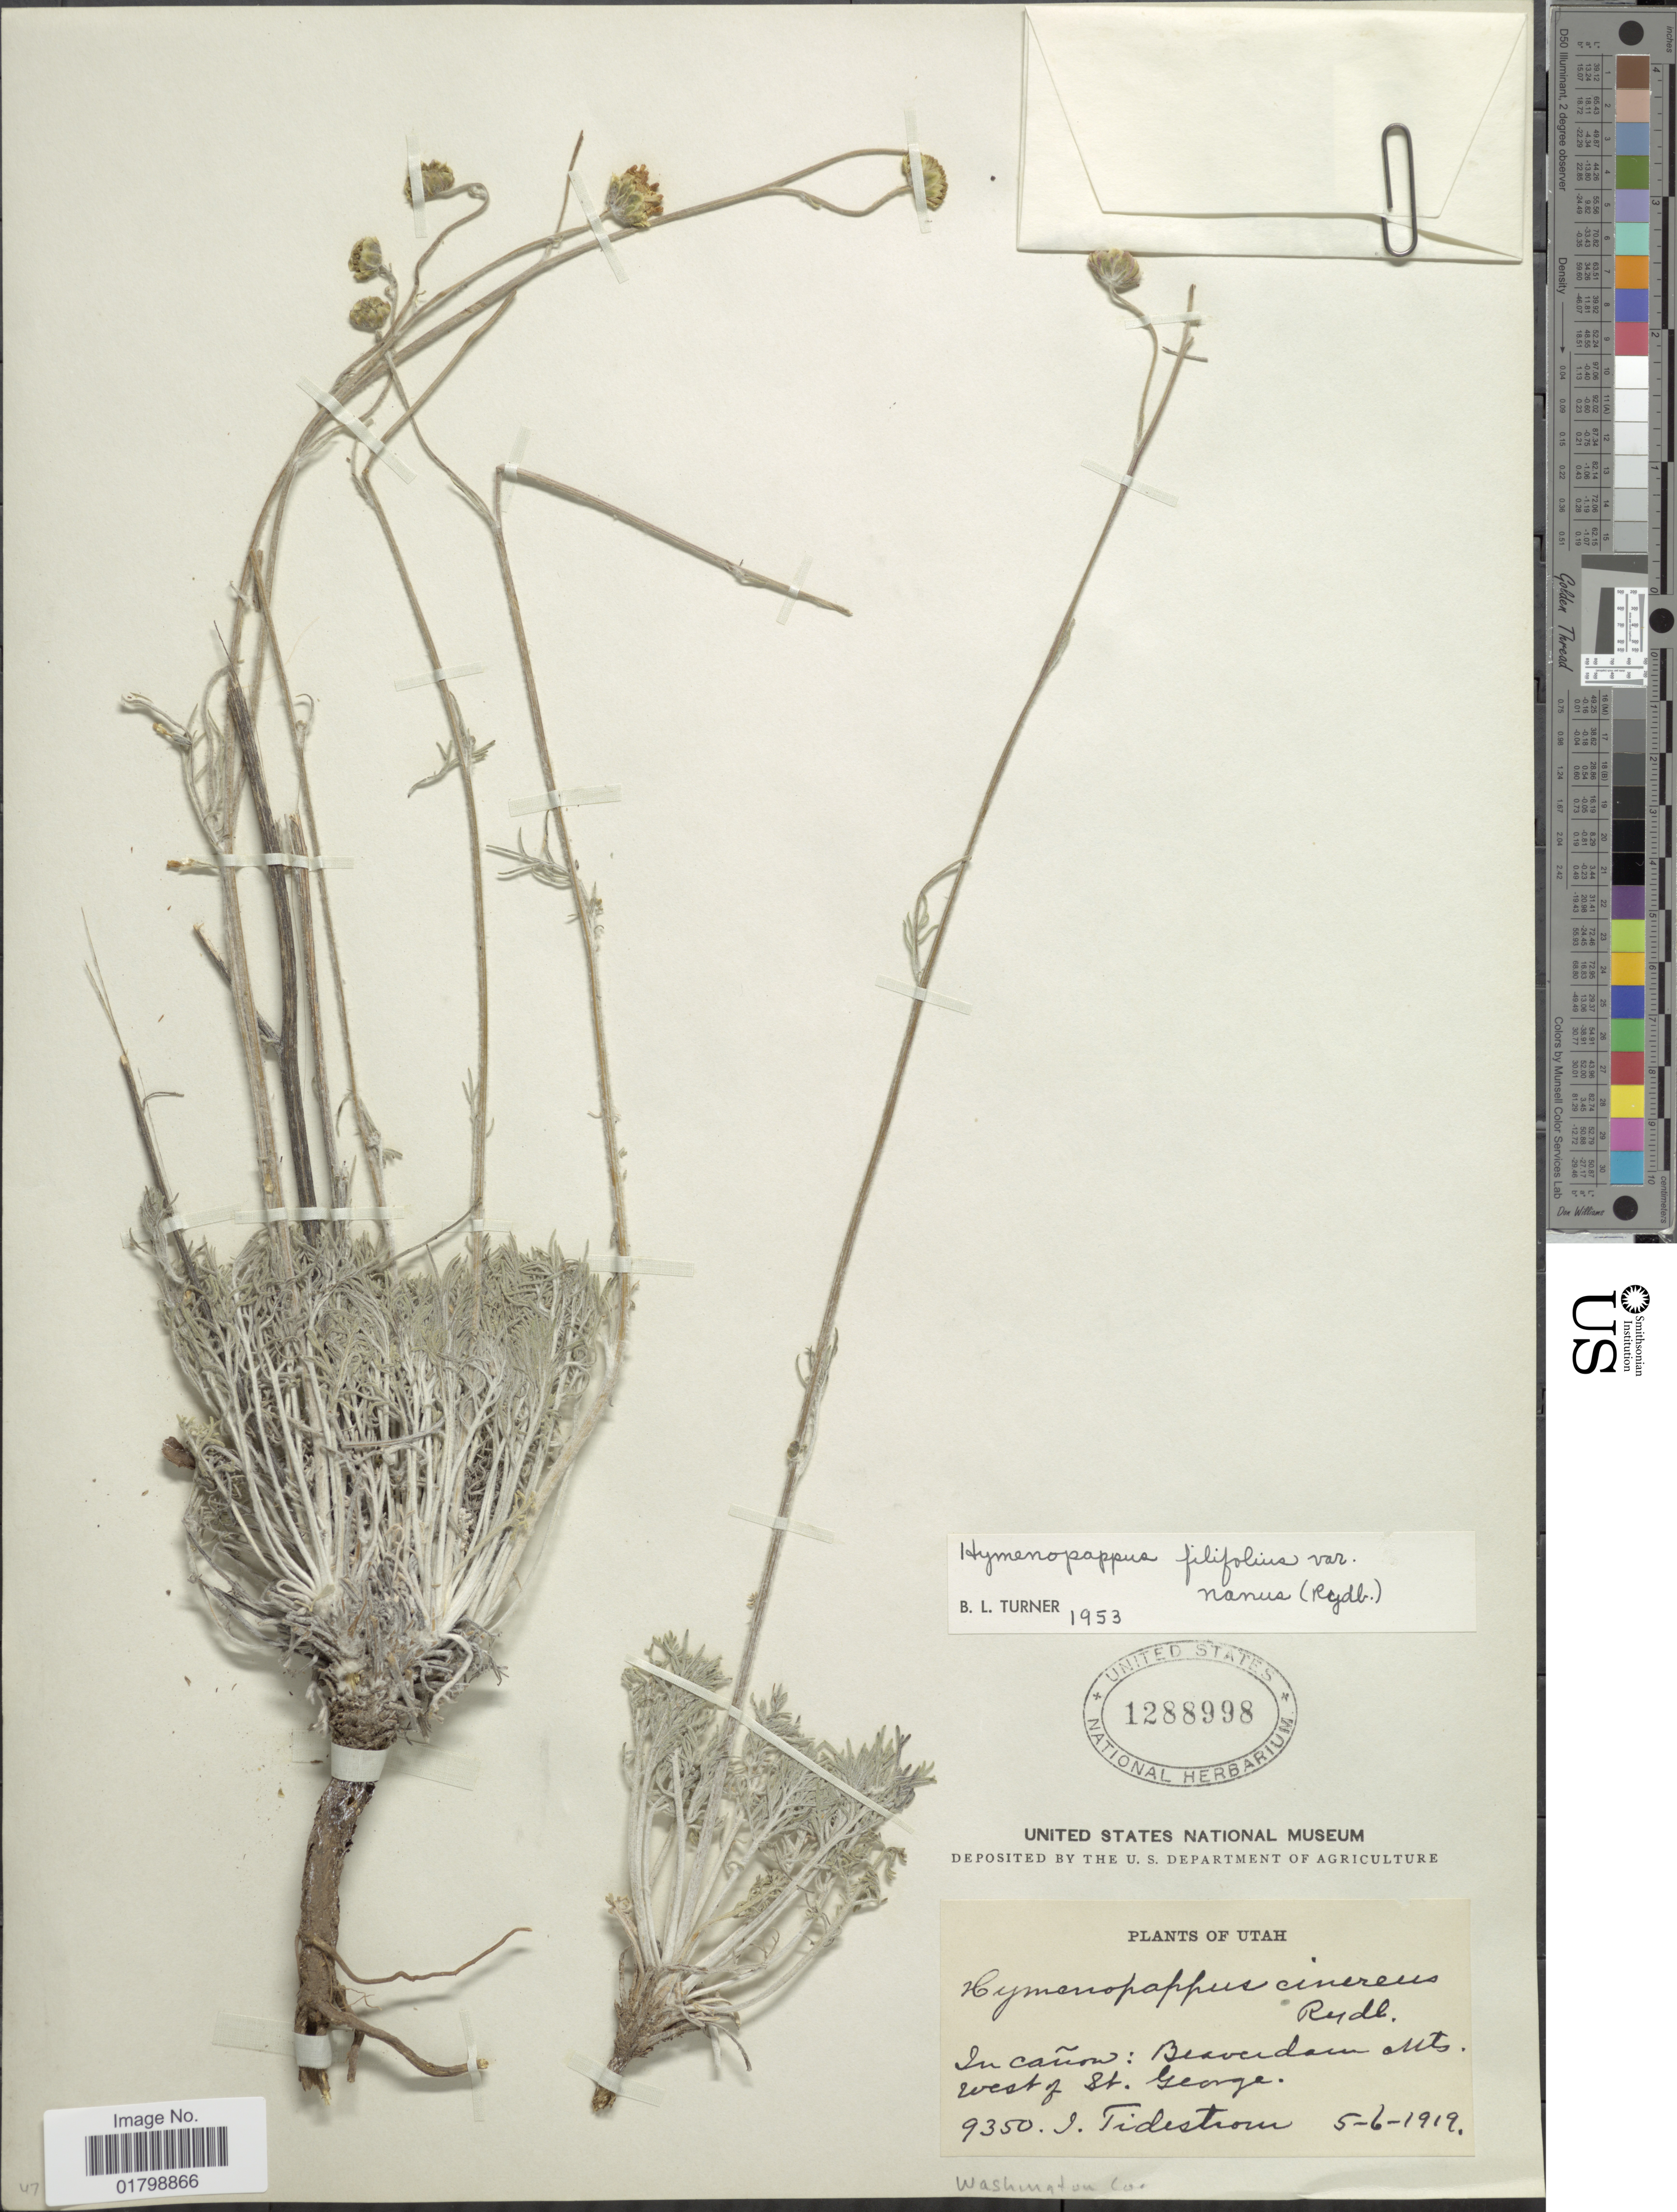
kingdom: Plantae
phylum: Tracheophyta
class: Magnoliopsida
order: Asterales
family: Asteraceae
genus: Hymenopappus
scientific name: Hymenopappus filifolius var. nanus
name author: (Ryd.) B.L. Turner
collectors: J. Tidestrom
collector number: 9350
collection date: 1919-05-06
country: United States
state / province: Utah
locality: In Canon: Beaverdam Mts. west of St. George, Washington Co.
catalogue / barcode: US 1288998